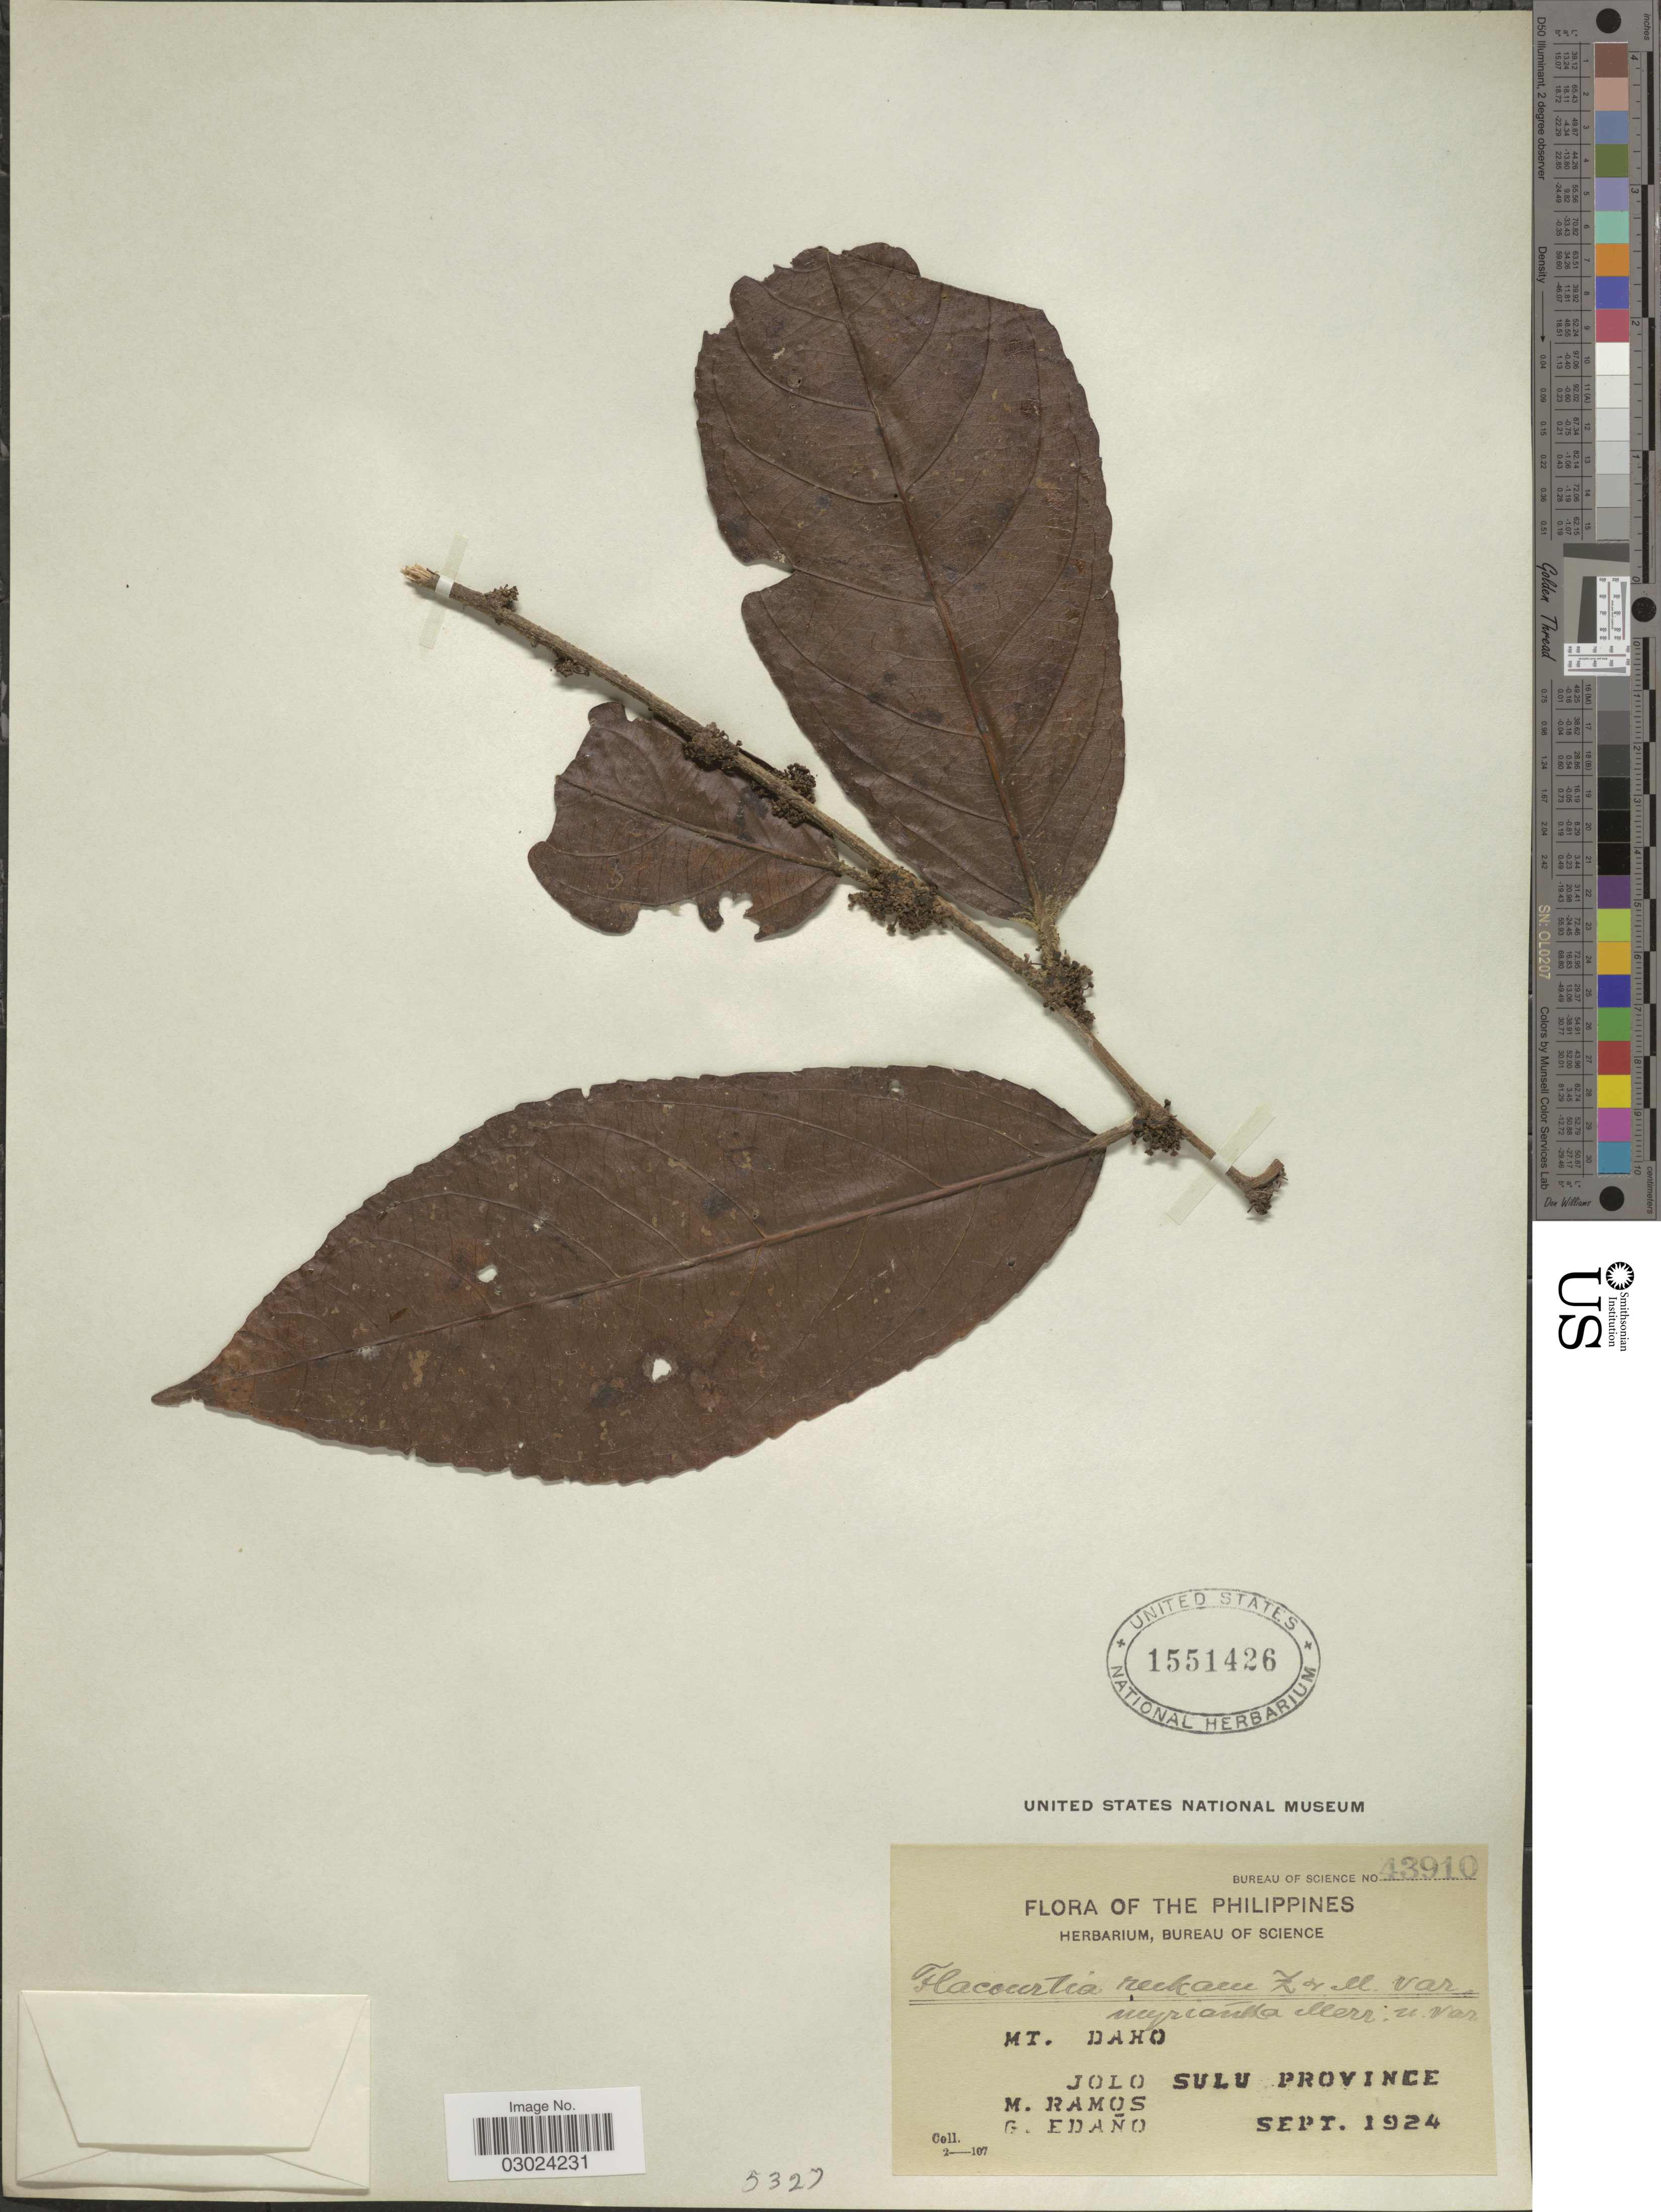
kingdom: Plantae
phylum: Tracheophyta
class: Magnoliopsida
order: Malpighiales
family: Salicaceae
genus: Flacourtia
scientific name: Flacourtia rukam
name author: Zoll. & Moritzi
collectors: M. Ramos & G. Edaño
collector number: Bureau of Science 43910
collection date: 1924-09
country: Philippines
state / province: Muslim Mindanao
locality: Mt. Daho. Jolo Sulu Province.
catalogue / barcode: US 1551426